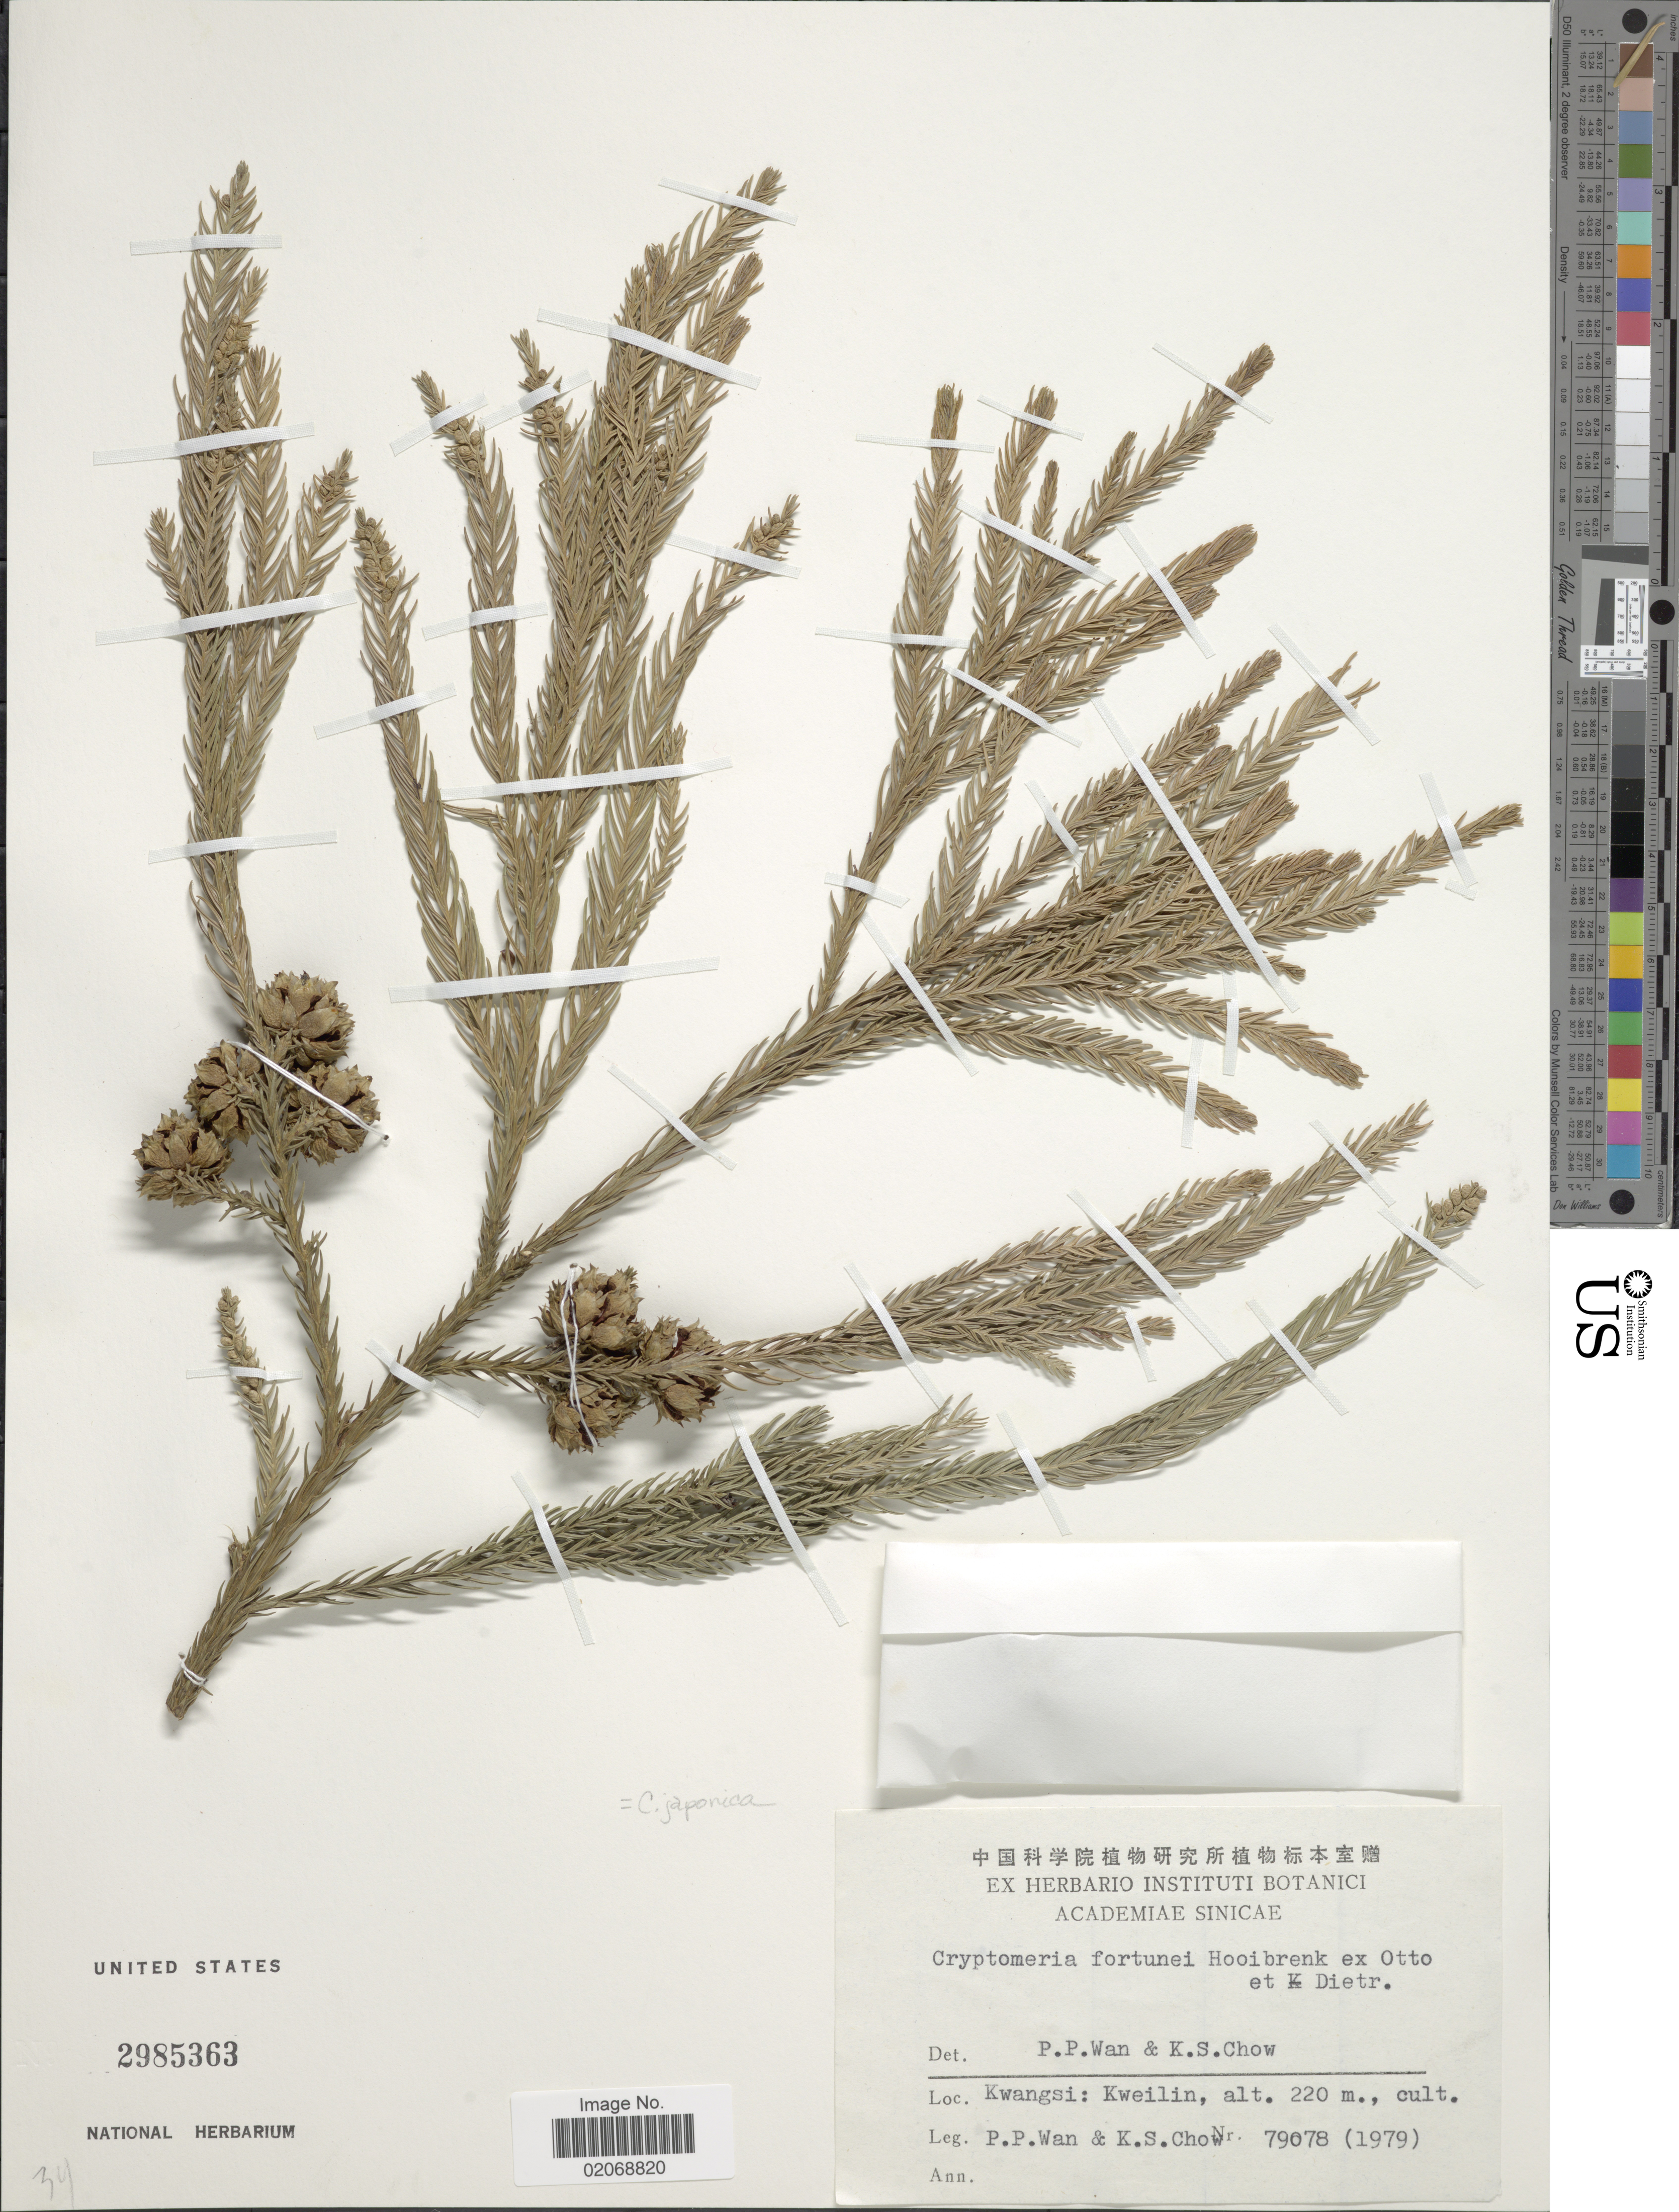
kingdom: Plantae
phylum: Tracheophyta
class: Pinopsida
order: Pinales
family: Cupressaceae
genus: Cryptomeria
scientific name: Cryptomeria japonica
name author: (Thunb. ex L. f.) D. Don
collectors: P. Wan & K. S. Chow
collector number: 79078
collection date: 1979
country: China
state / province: Guangxi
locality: Kwangsi: Kweilin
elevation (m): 220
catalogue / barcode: US 2985363